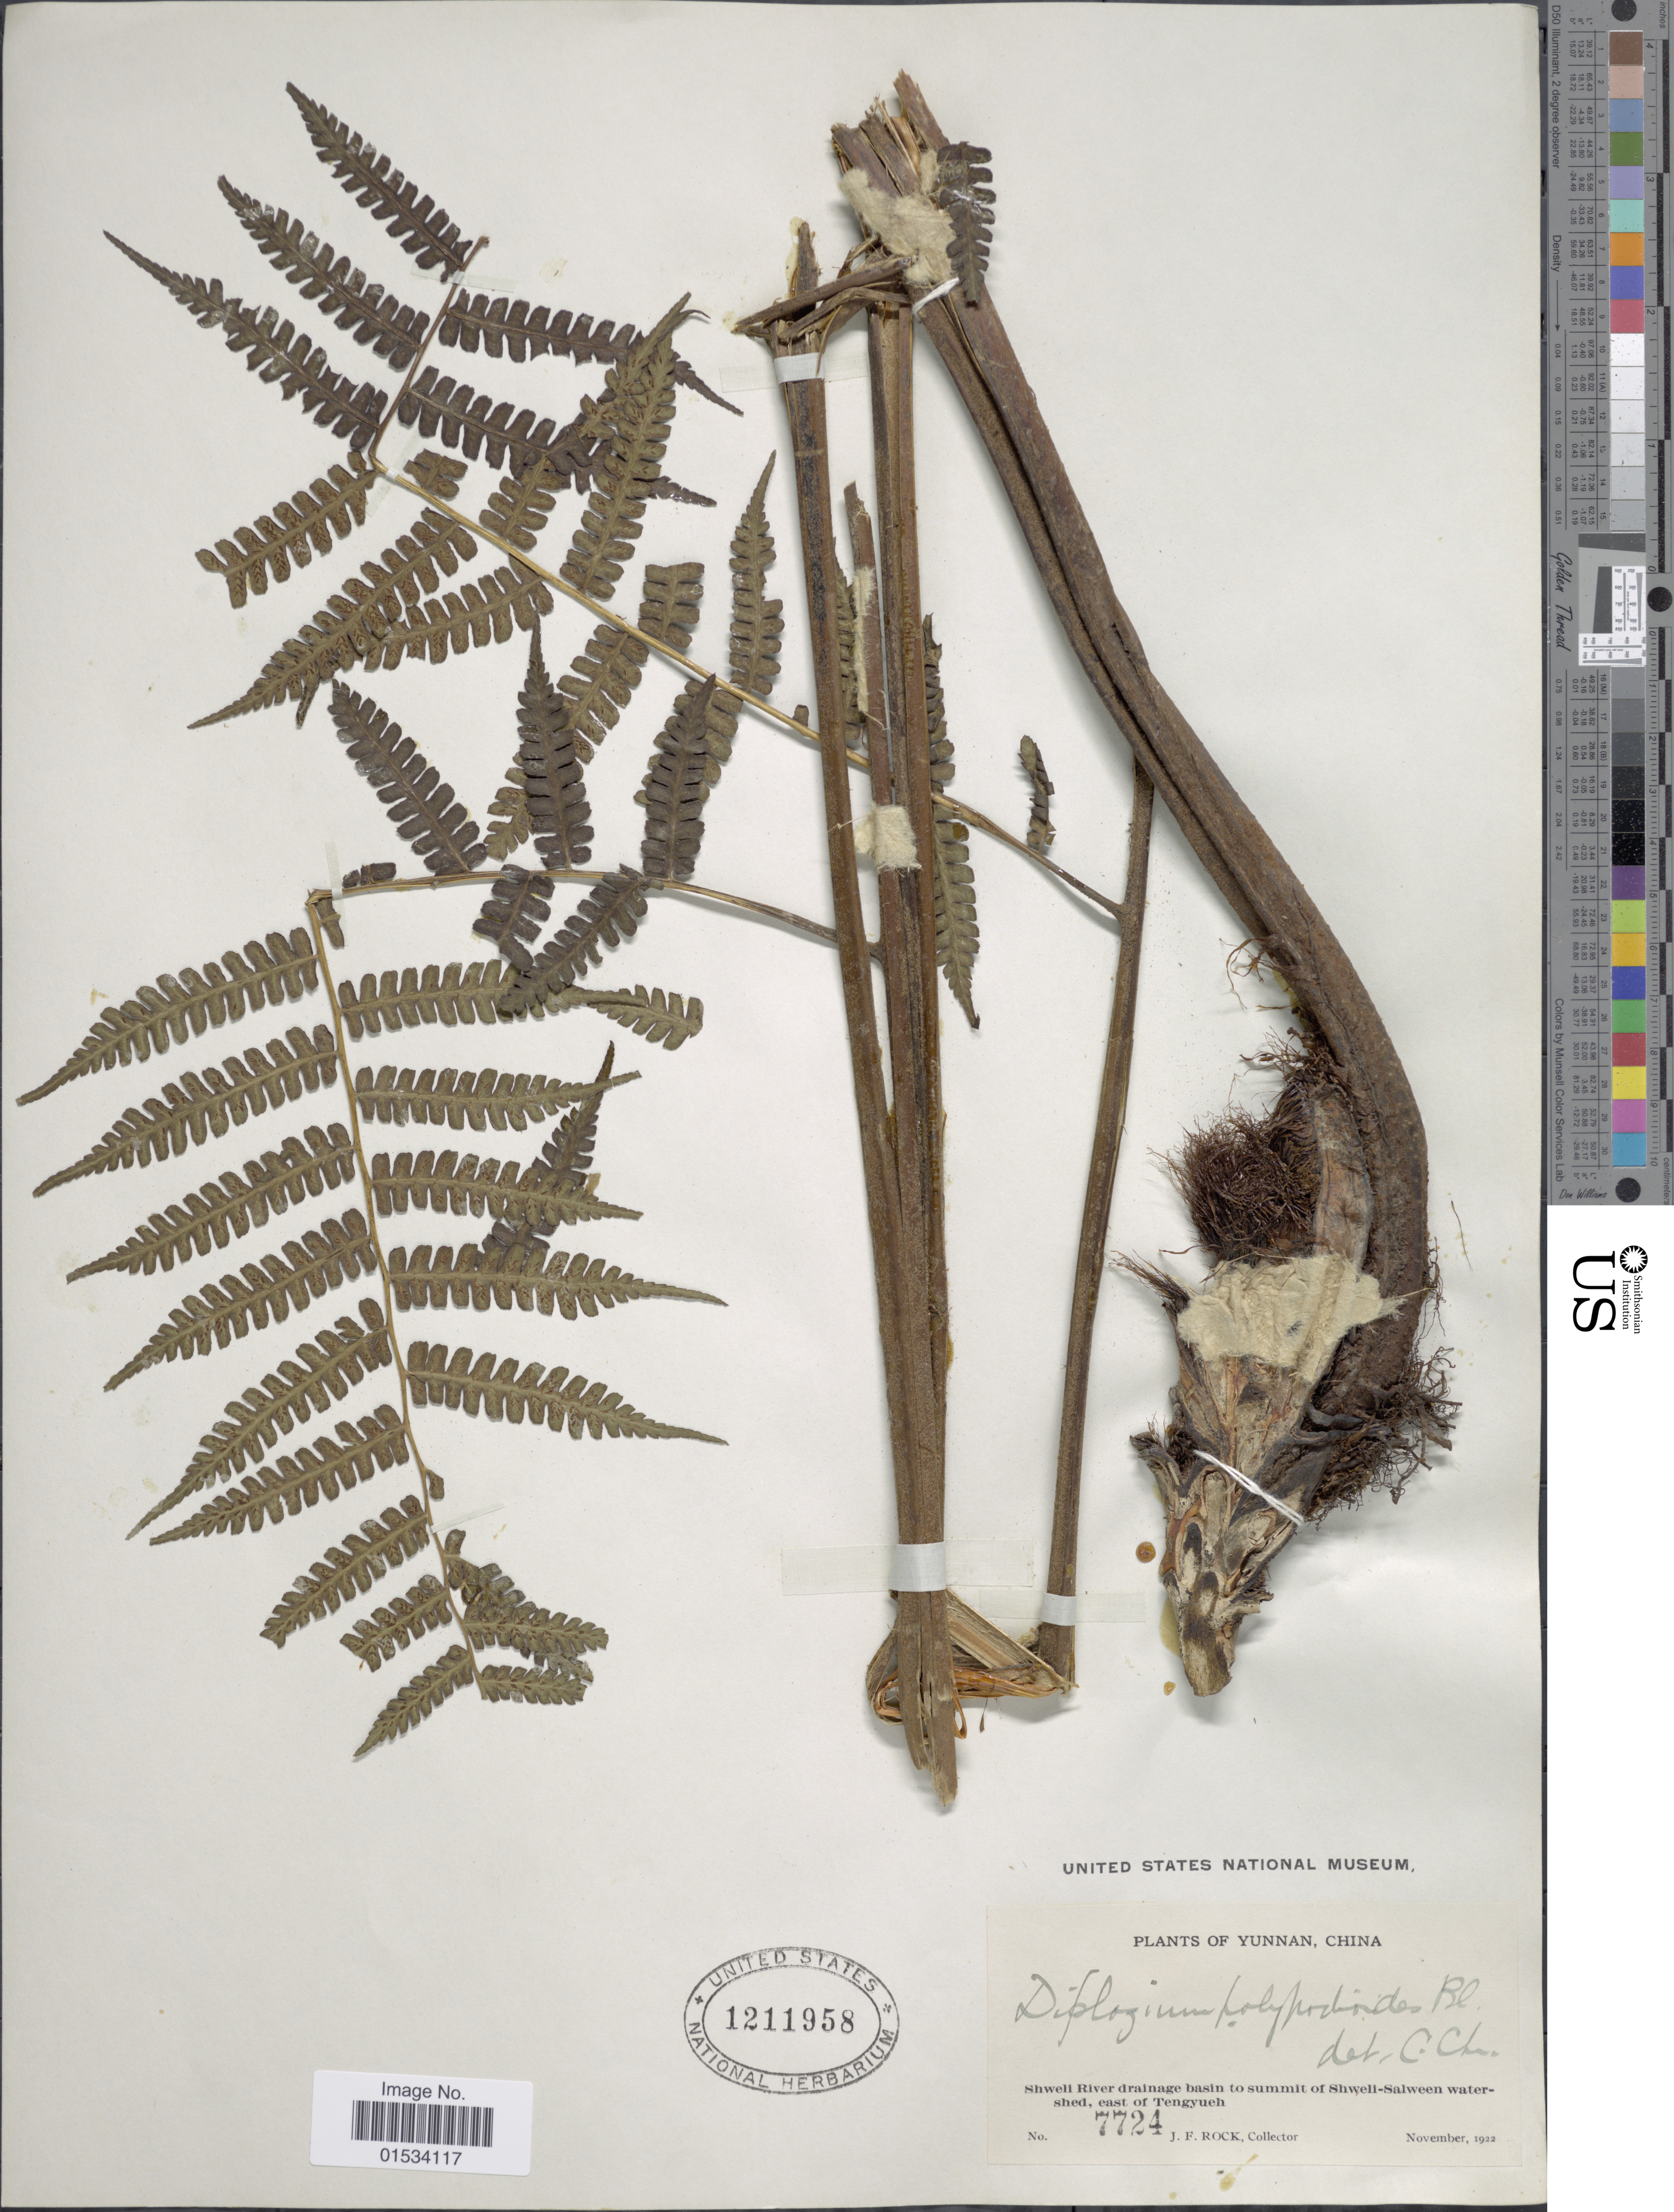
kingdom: Plantae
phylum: Tracheophyta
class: Polypodiopsida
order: Polypodiales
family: Athyriaceae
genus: Diplazium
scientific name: Diplazium polypodioides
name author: Blume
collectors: J. Rock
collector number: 7724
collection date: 1922-11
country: China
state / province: Yunnan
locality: Shwelli River drainage basin to summit of Shwelli-Salween watershed, east of Tengyueh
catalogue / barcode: US 1211958